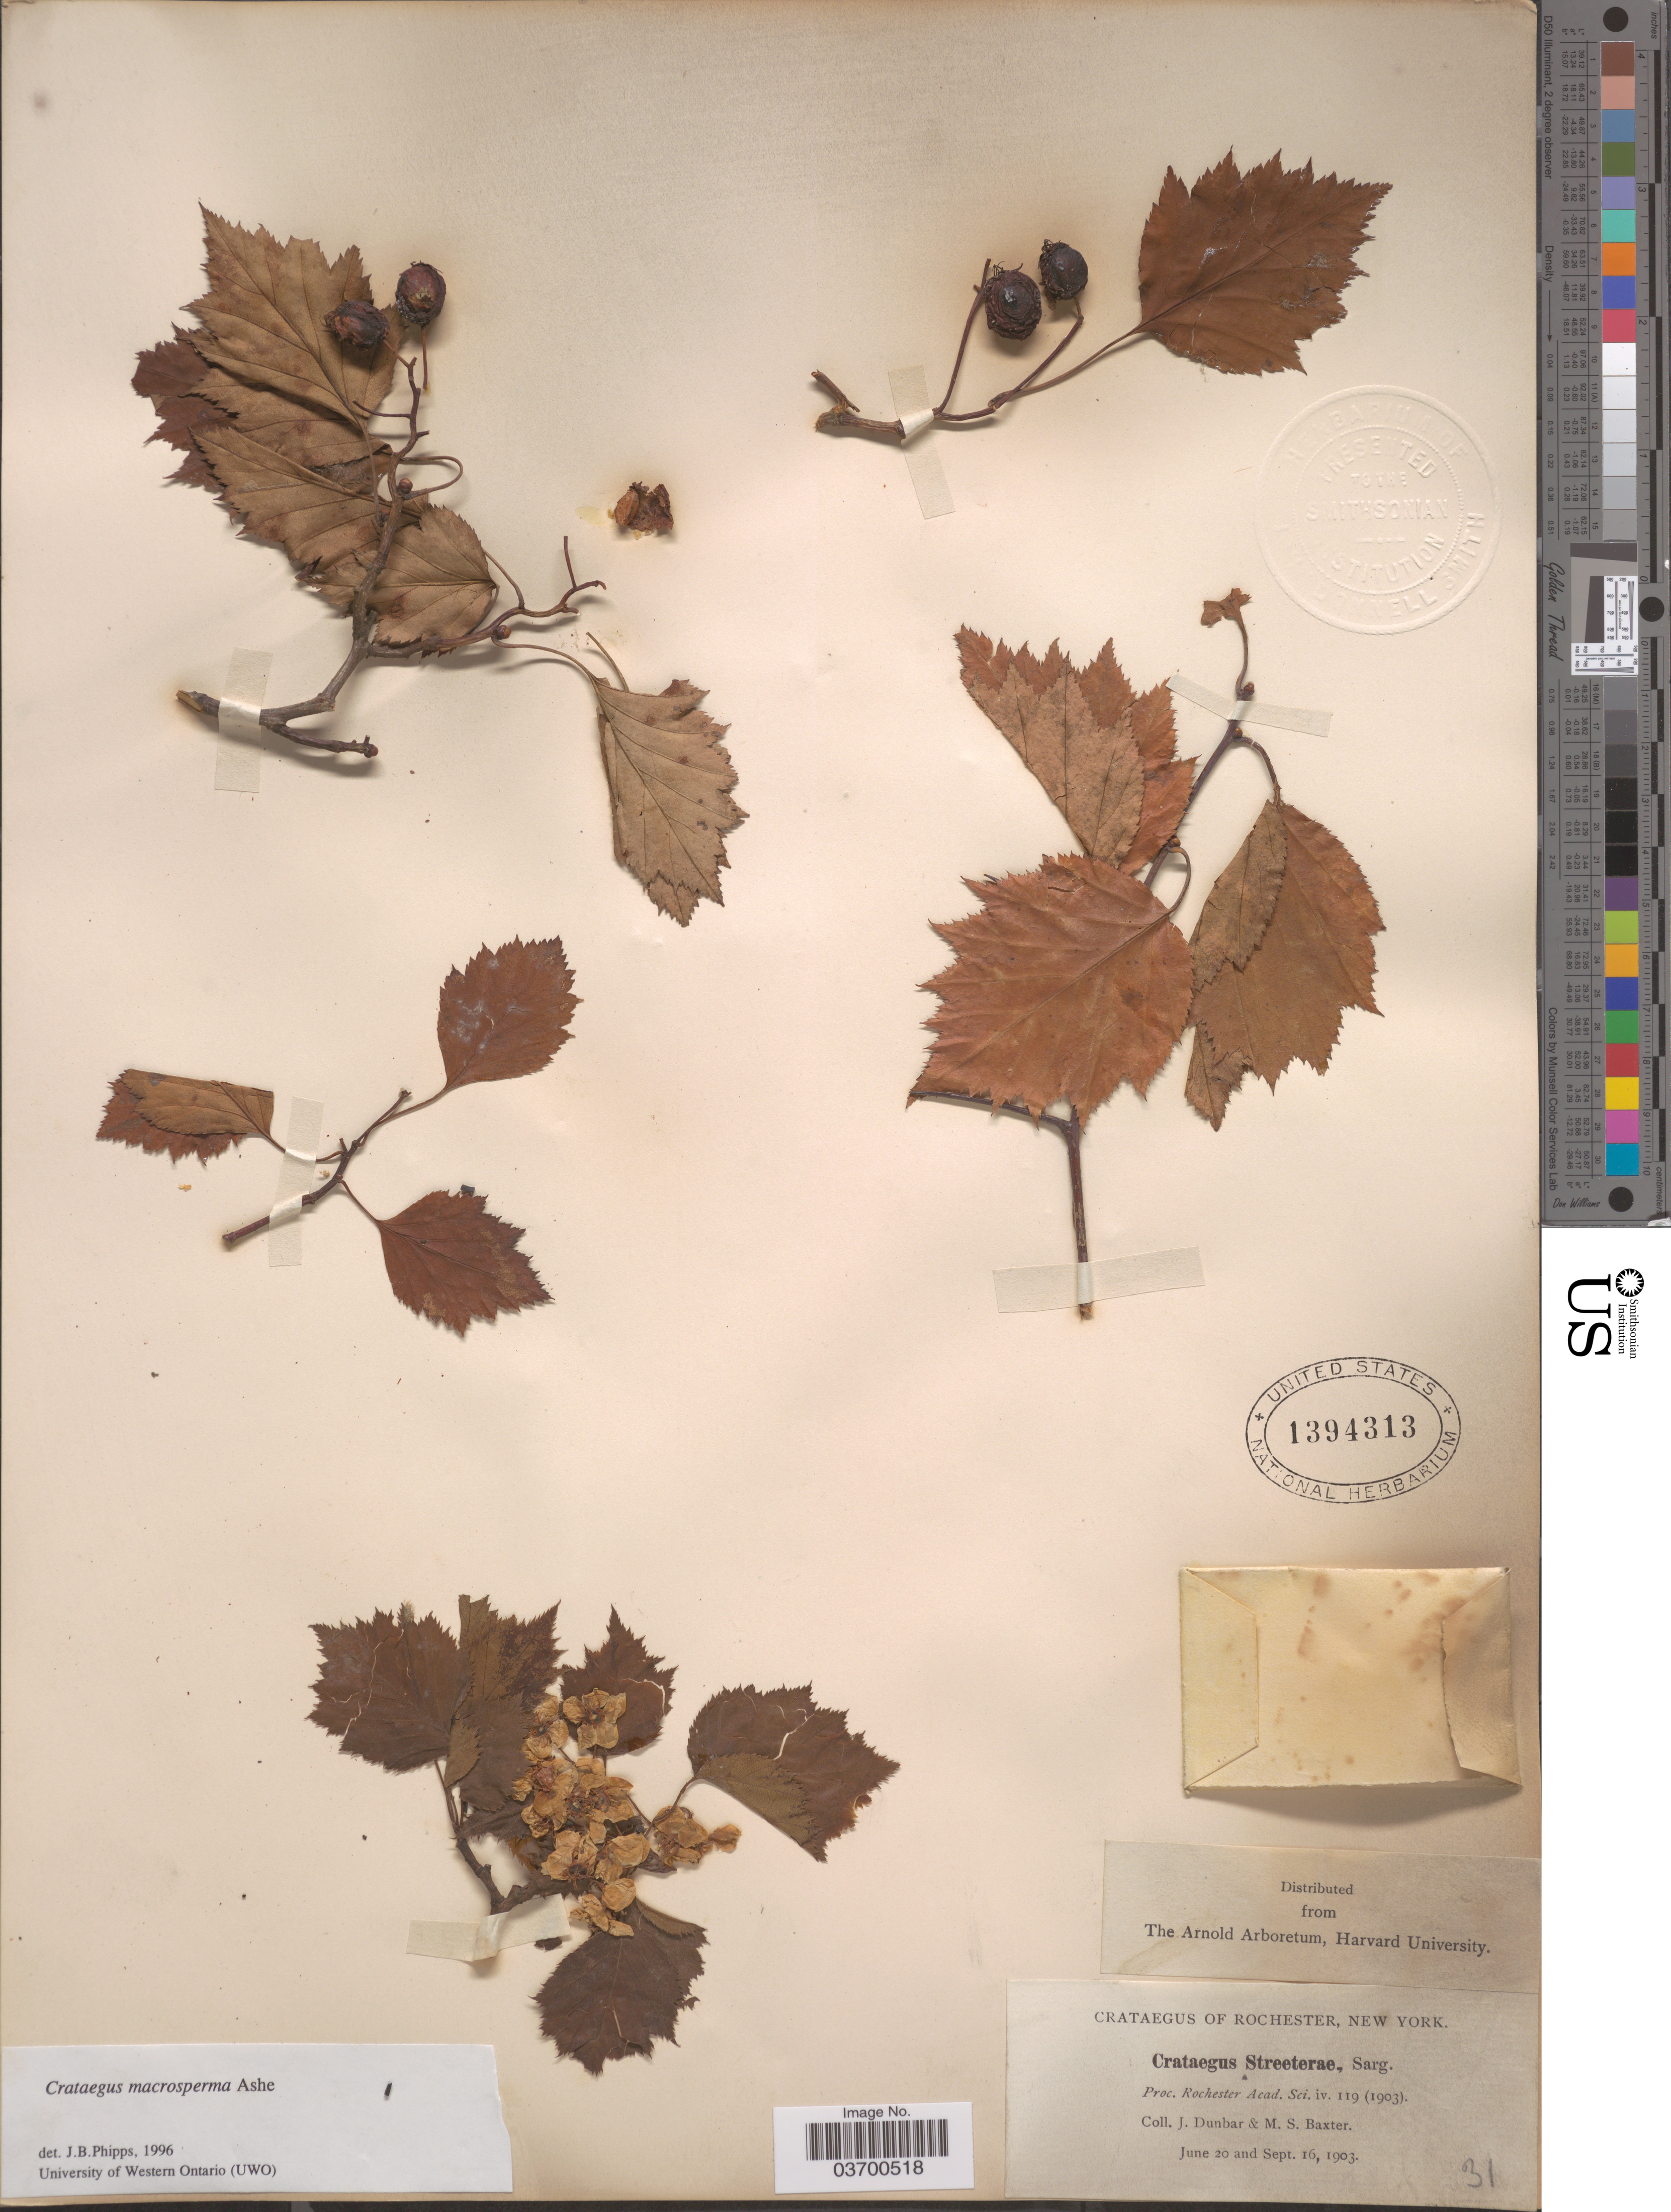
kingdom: Plantae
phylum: Tracheophyta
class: Magnoliopsida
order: Rosales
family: Rosaceae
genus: Crataegus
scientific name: Crataegus macrosperma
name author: Ashe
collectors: J. Dunbar & M. Baxter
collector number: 31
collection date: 1903-06-20/1903-09-16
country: United States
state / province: New York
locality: Rochester.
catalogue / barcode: US 1394313